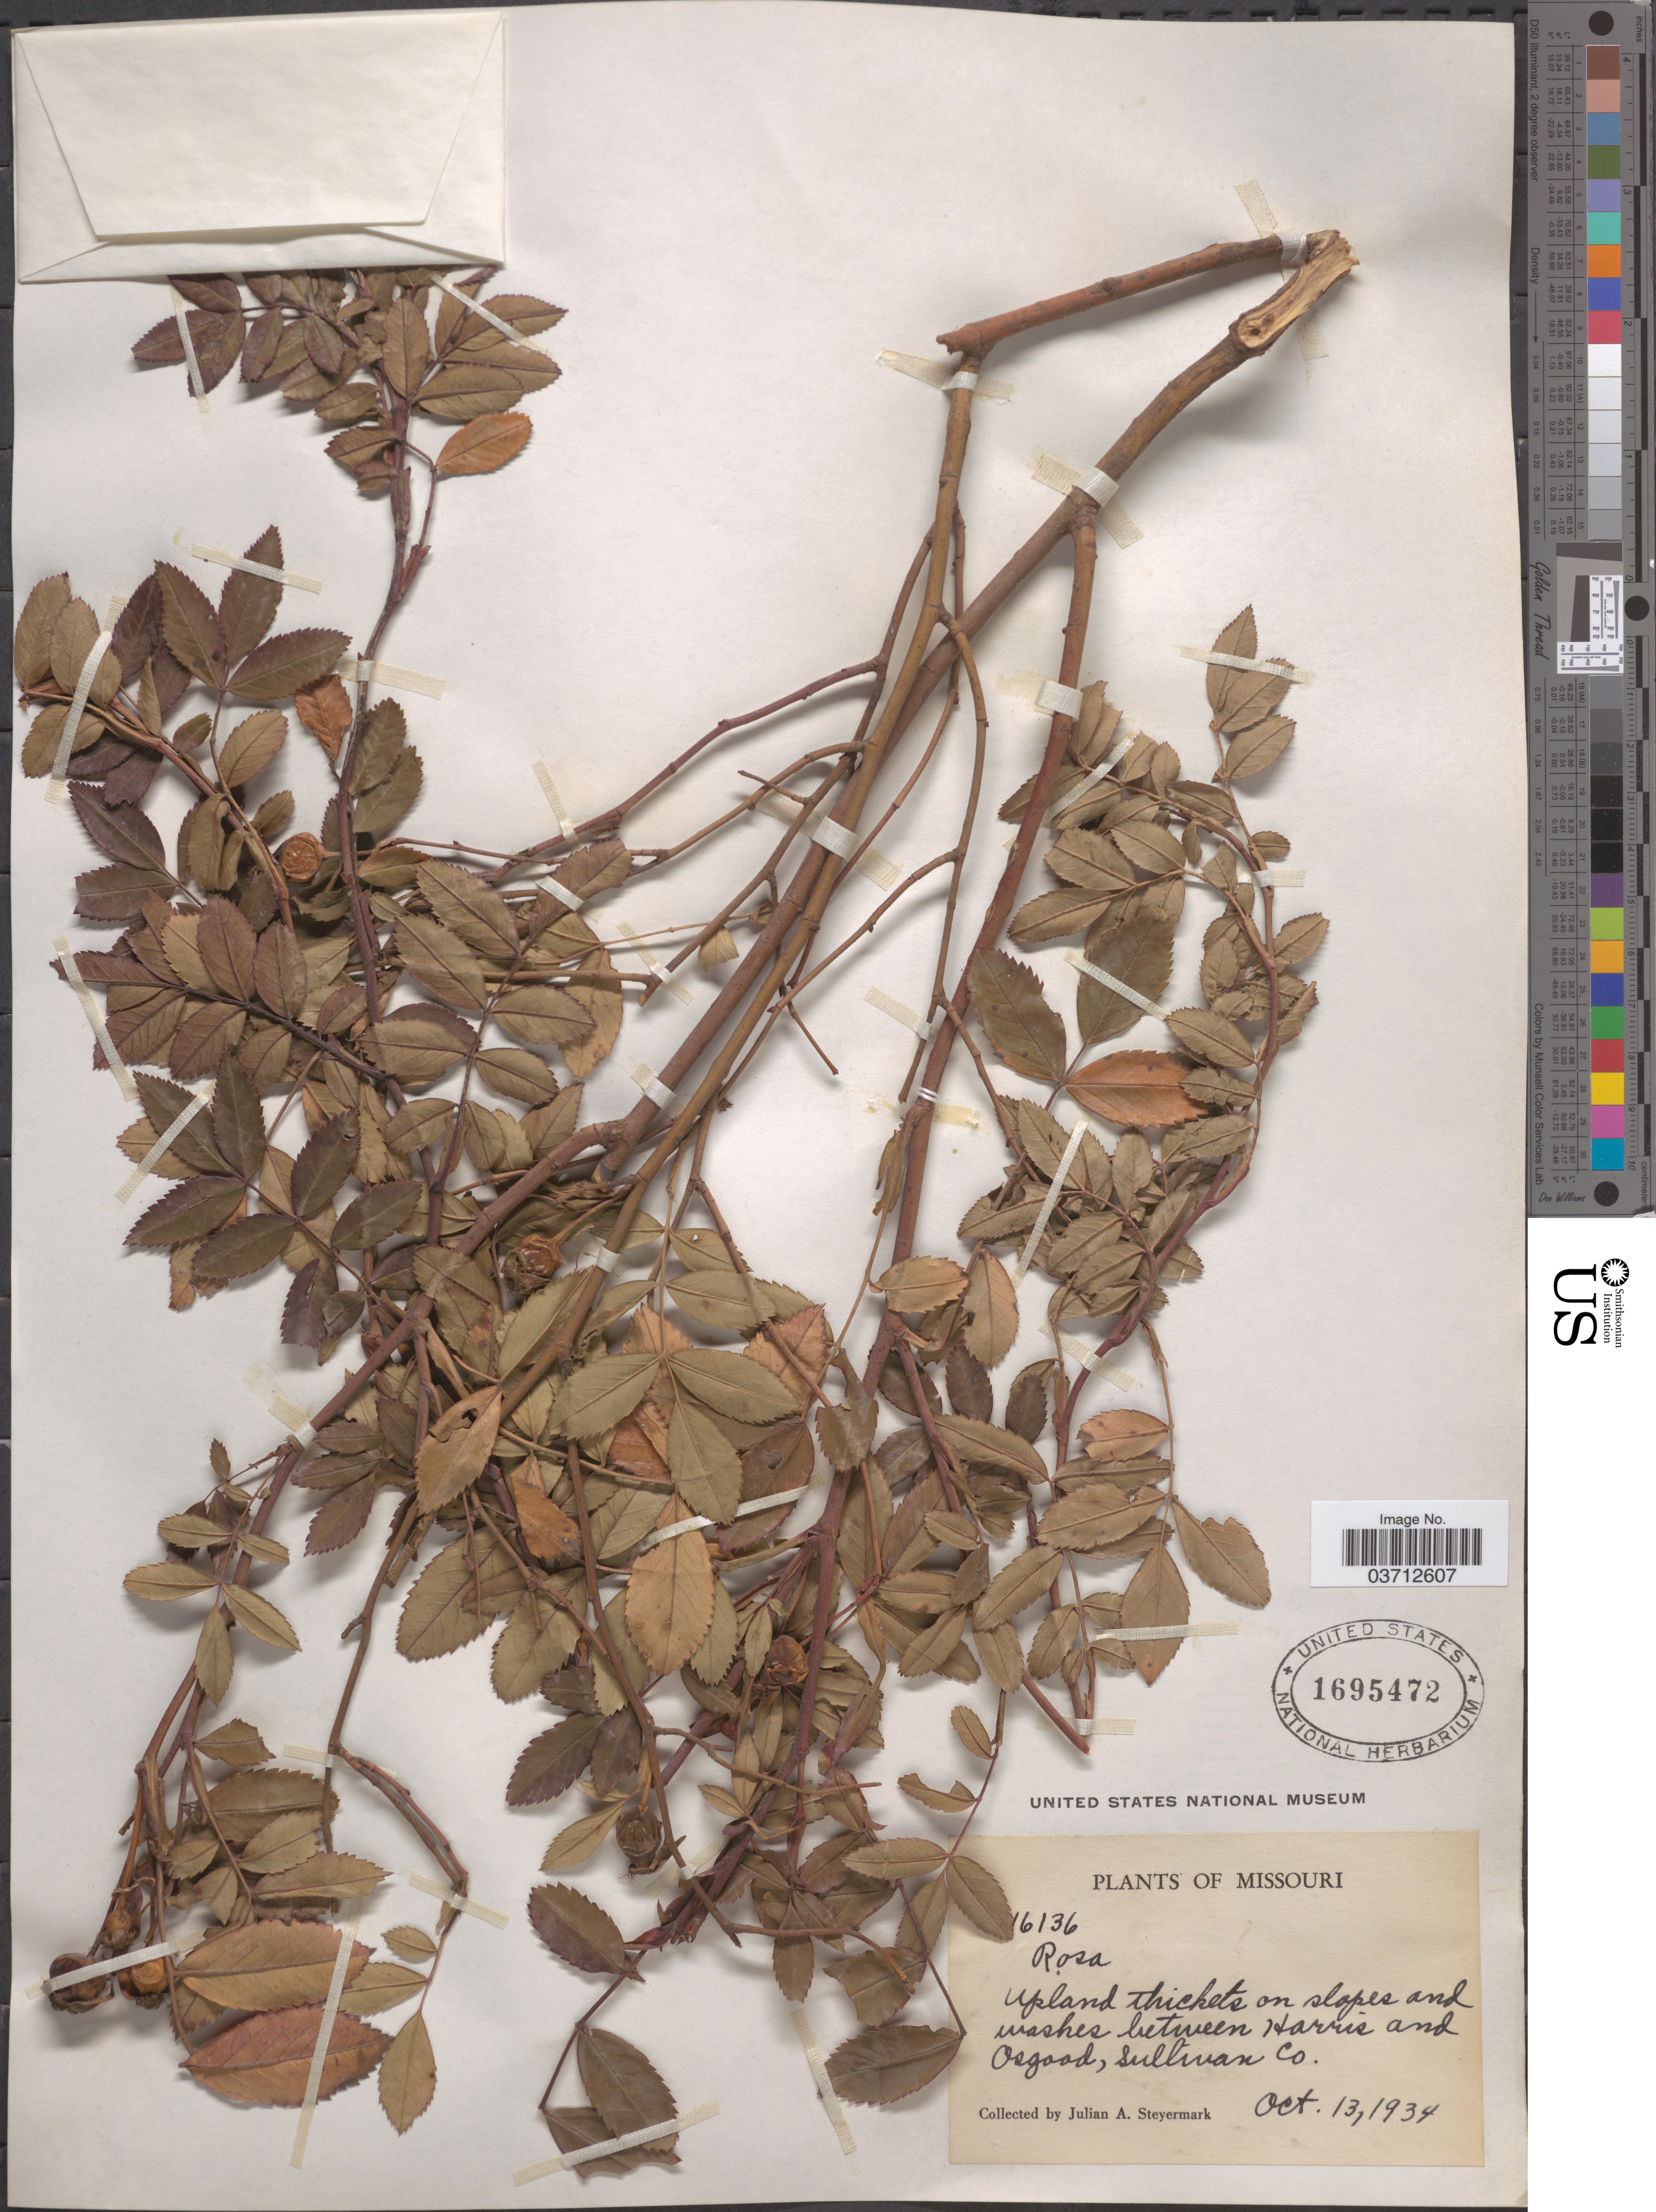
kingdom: Plantae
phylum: Tracheophyta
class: Magnoliopsida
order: Rosales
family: Rosaceae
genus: Rosa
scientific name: Rosa sp.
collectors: J. Steyermark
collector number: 16136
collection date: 1934-10-13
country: United States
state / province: Missouri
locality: Upland thickets on slopes and washes between Harris and Osgood, Sullivan Co.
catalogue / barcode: US 1695472